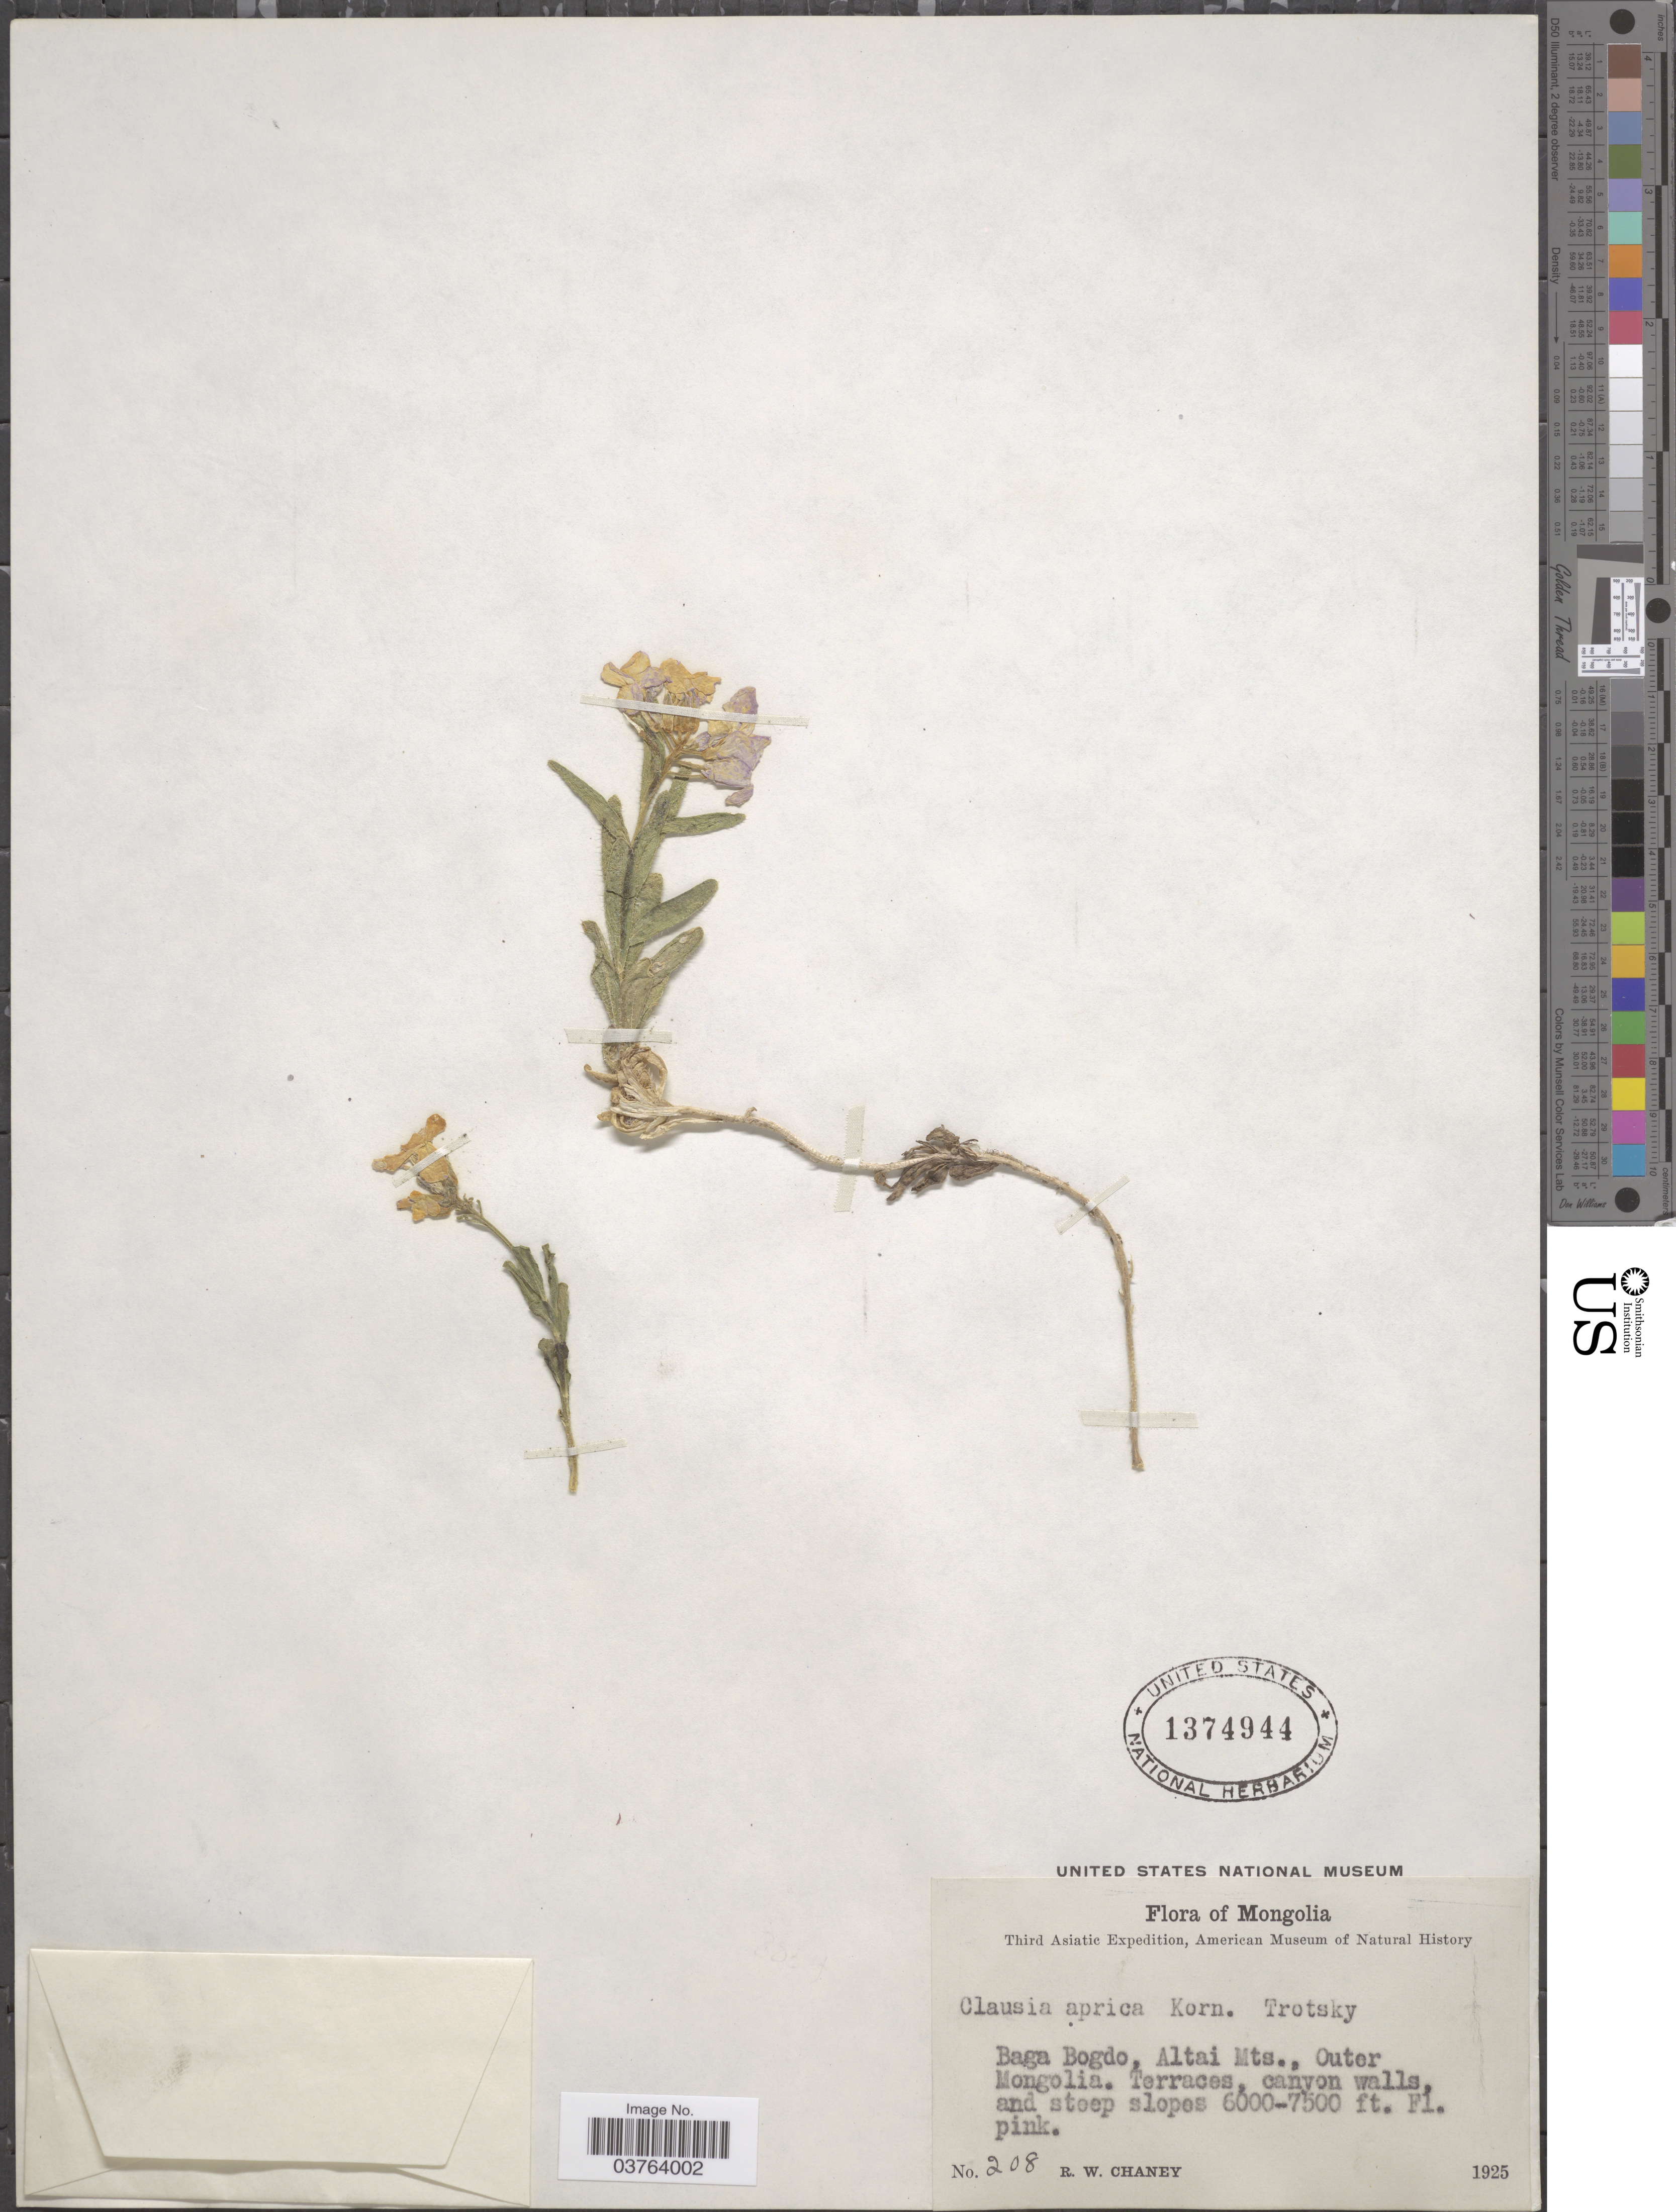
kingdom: Plantae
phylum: Tracheophyta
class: Magnoliopsida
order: Brassicales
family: Brassicaceae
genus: Clausia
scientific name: Clausia aprica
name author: (Stephan) Korn.-Trotzky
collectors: R. Chaney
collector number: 208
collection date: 1925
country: Mongolia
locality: Baga Bogdo, Altai Mts., Outer Mongolia.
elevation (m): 1829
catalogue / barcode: US 1374944